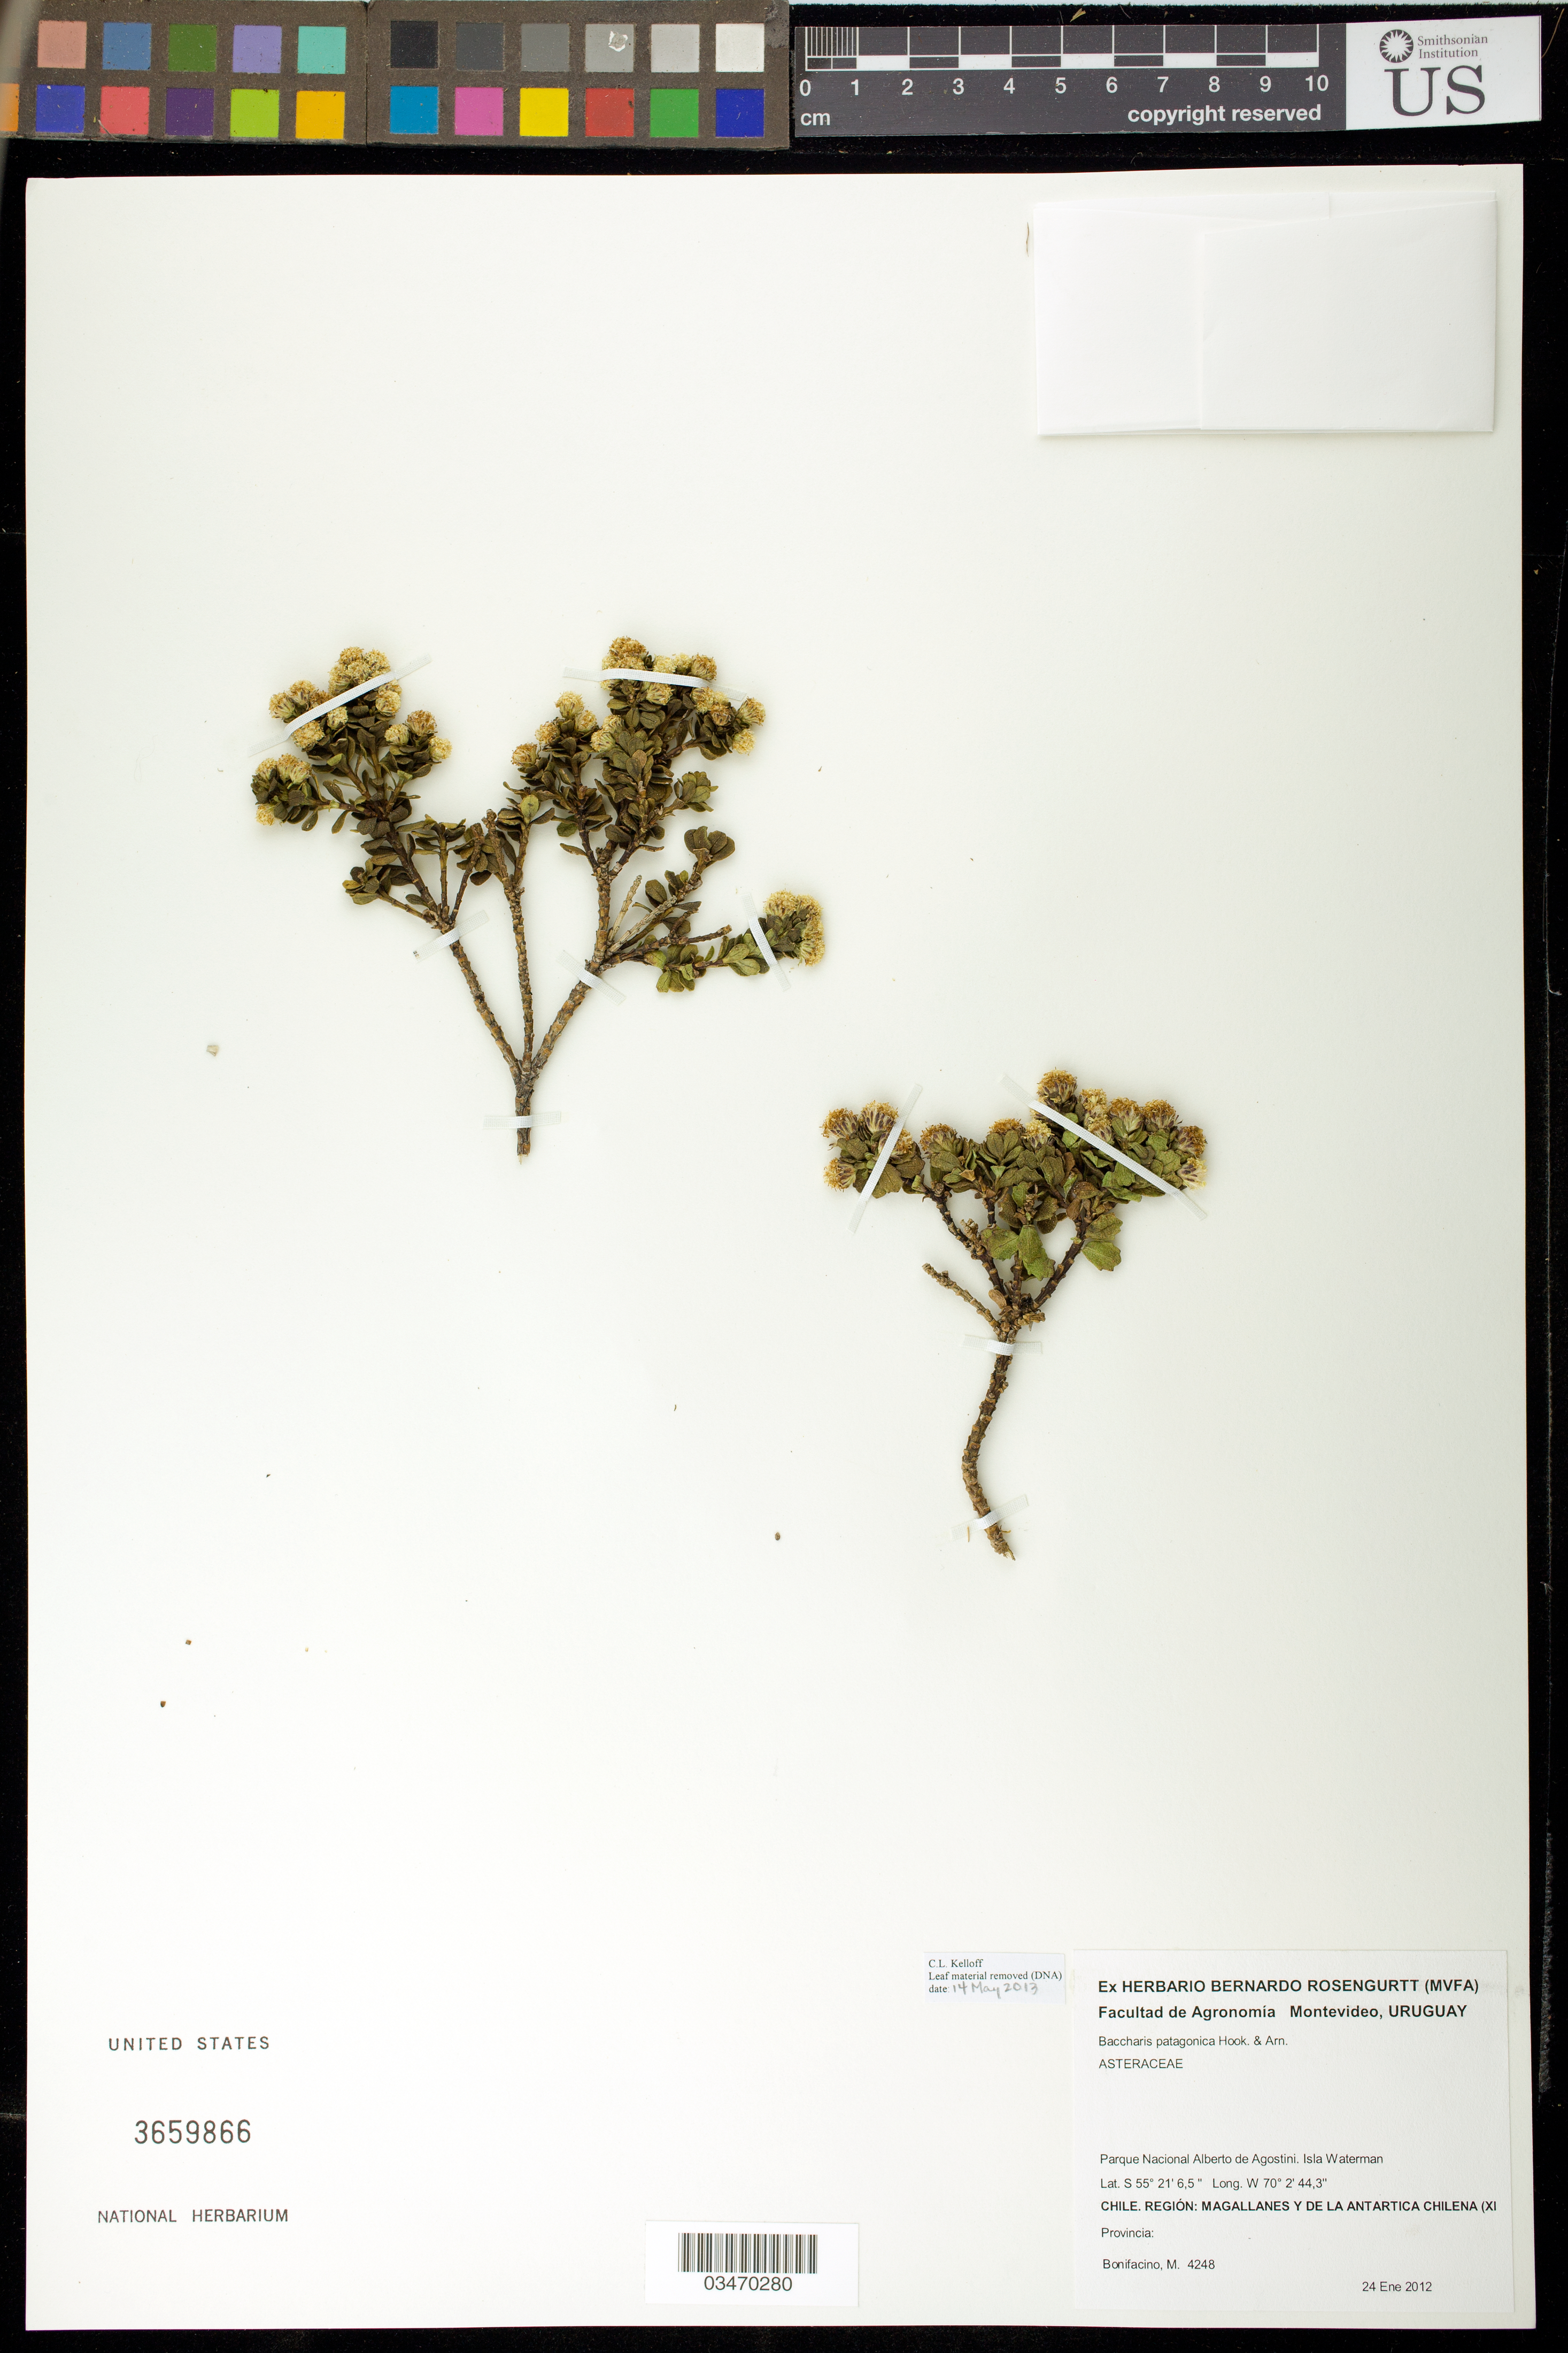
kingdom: Plantae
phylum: Tracheophyta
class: Magnoliopsida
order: Asterales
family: Asteraceae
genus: Baccharis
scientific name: Baccharis patagonica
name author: Hook. & Arn.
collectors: M. Bonifacino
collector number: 4248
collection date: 2012-01-24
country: Chile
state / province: Magallanes y de la Antártica Chilena (XII)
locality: Parque Nacional Alberto de Agostini. Isla Waterman.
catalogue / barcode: US 3659866